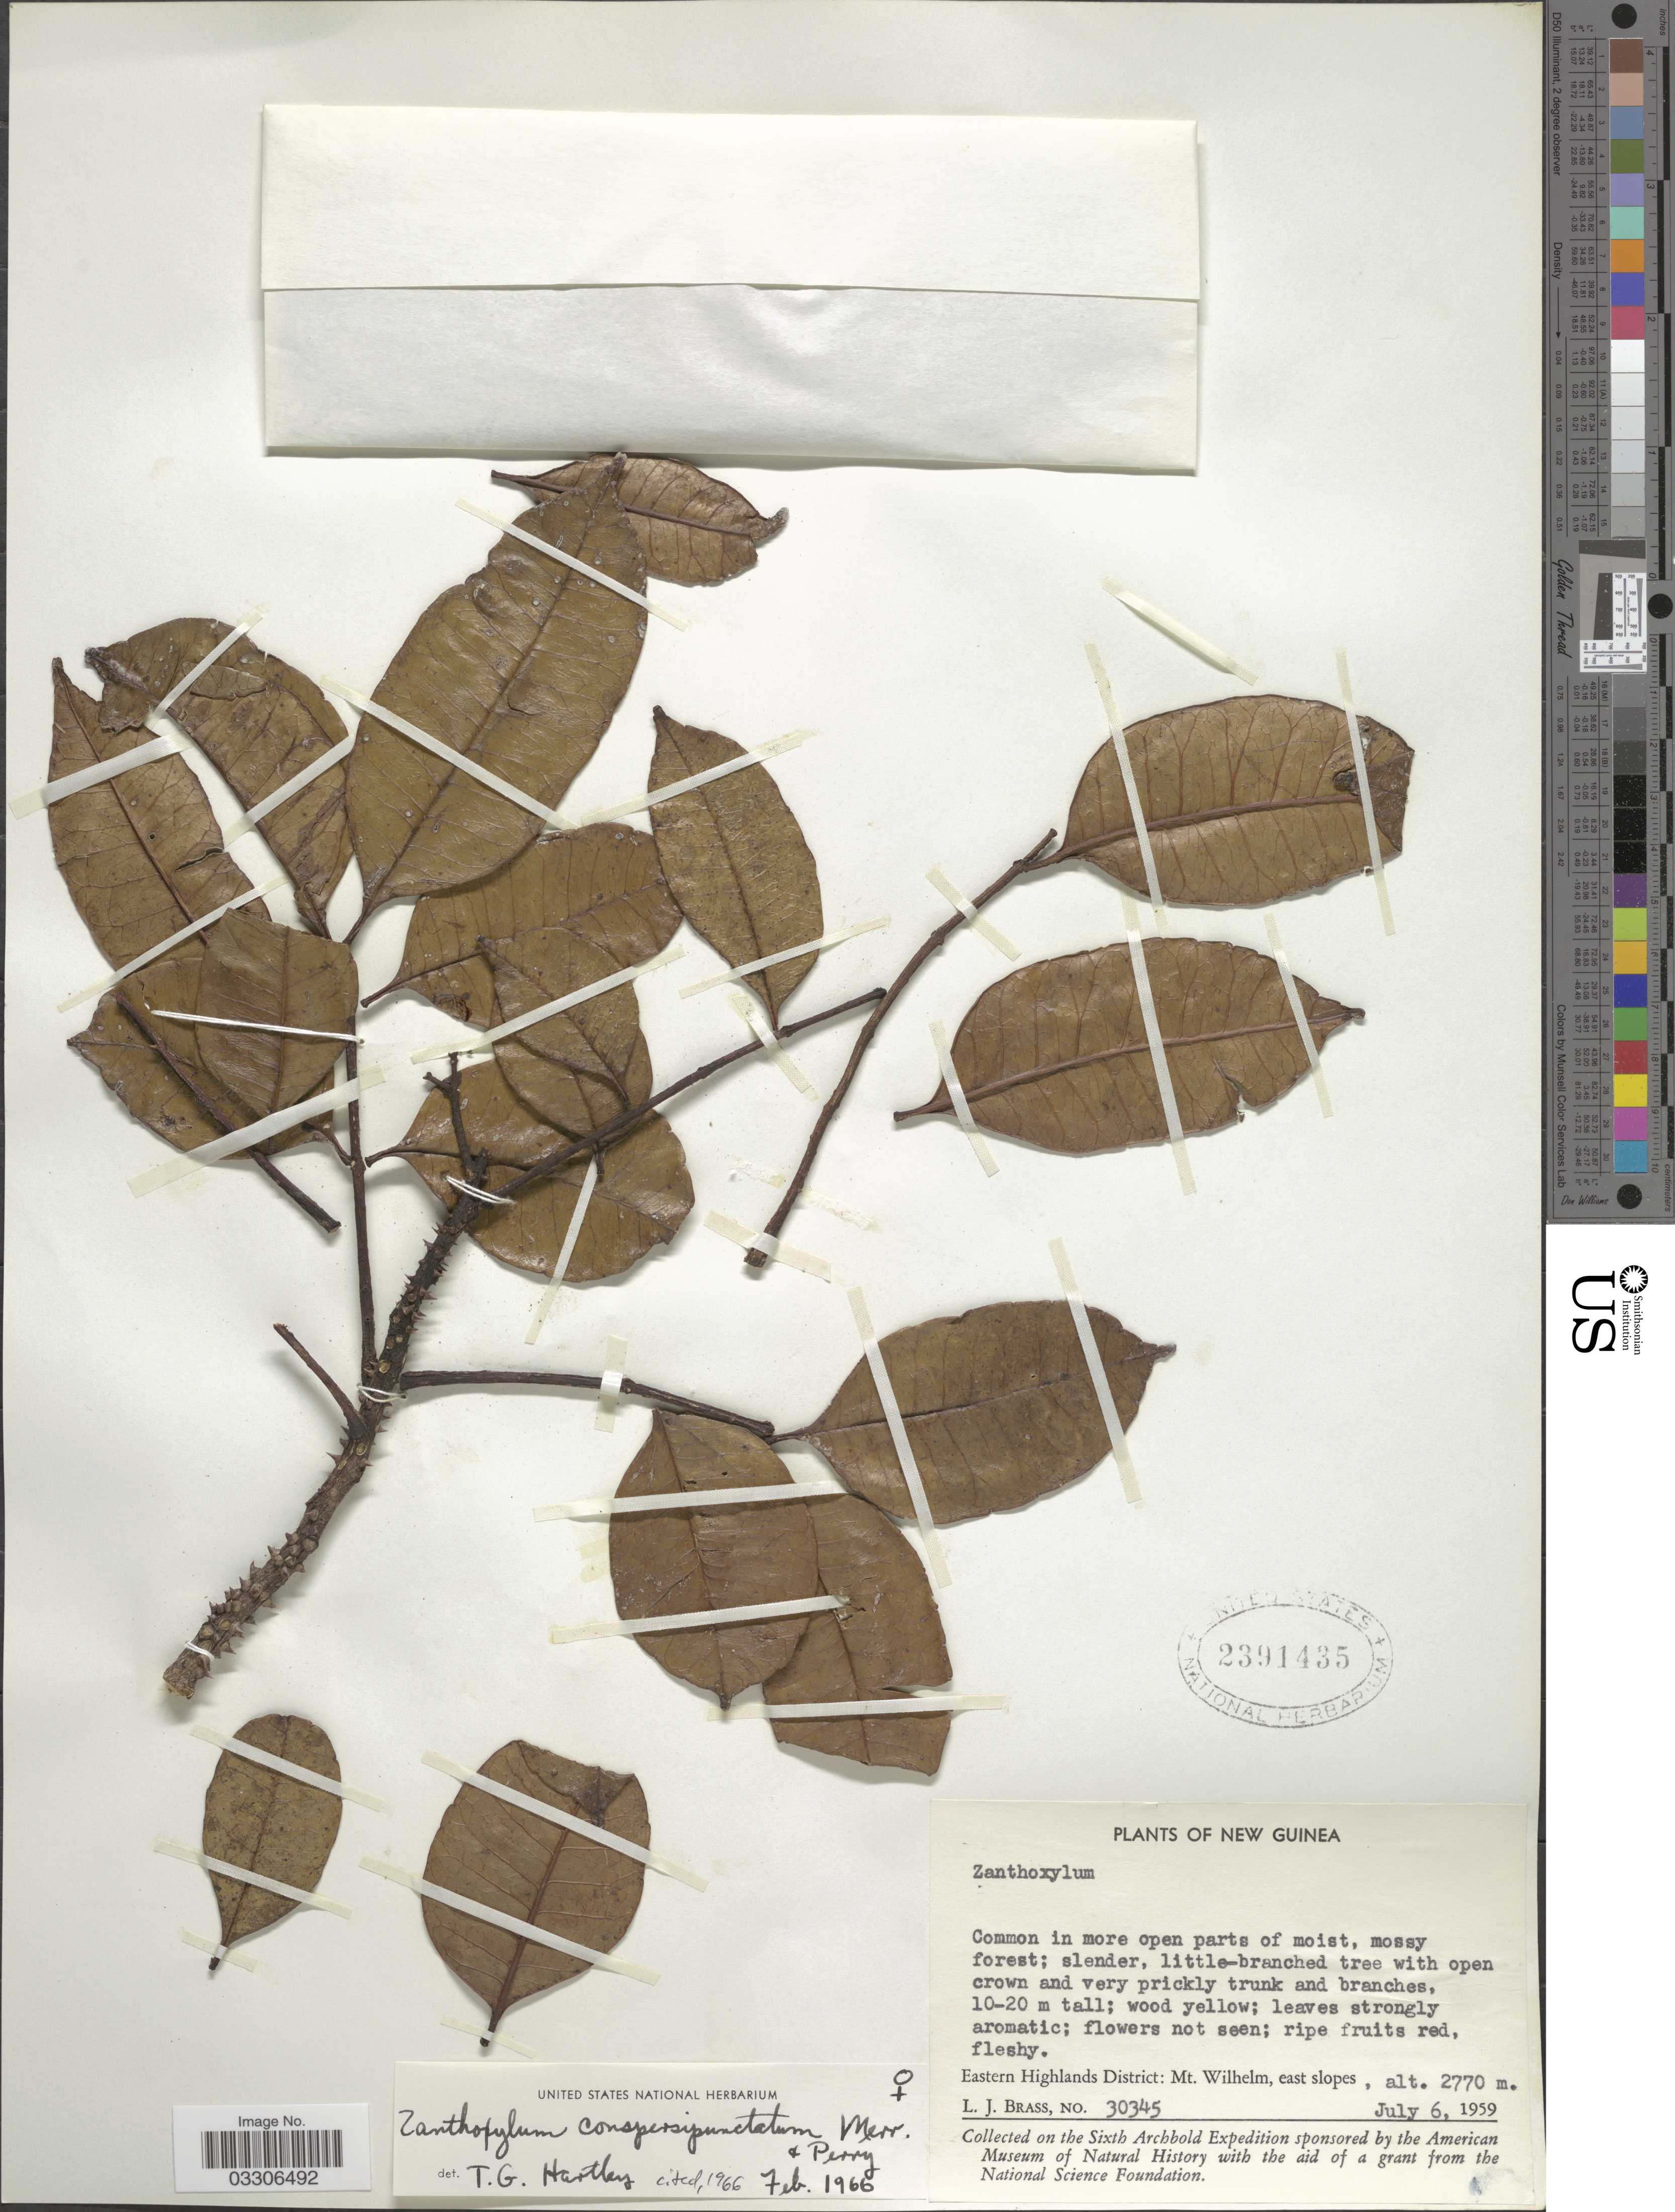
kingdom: Plantae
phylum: Tracheophyta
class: Magnoliopsida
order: Sapindales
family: Rutaceae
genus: Zanthoxylum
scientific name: Zanthoxylum conspersipunctatum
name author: Merr. & L.M. Perry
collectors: L. J. Brass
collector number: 30345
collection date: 1959-07-06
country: Papua New Guinea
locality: New Guinea. Eastern Highlands District: Mt. Wilhelm, east slopes.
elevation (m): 2770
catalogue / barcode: US 2391435